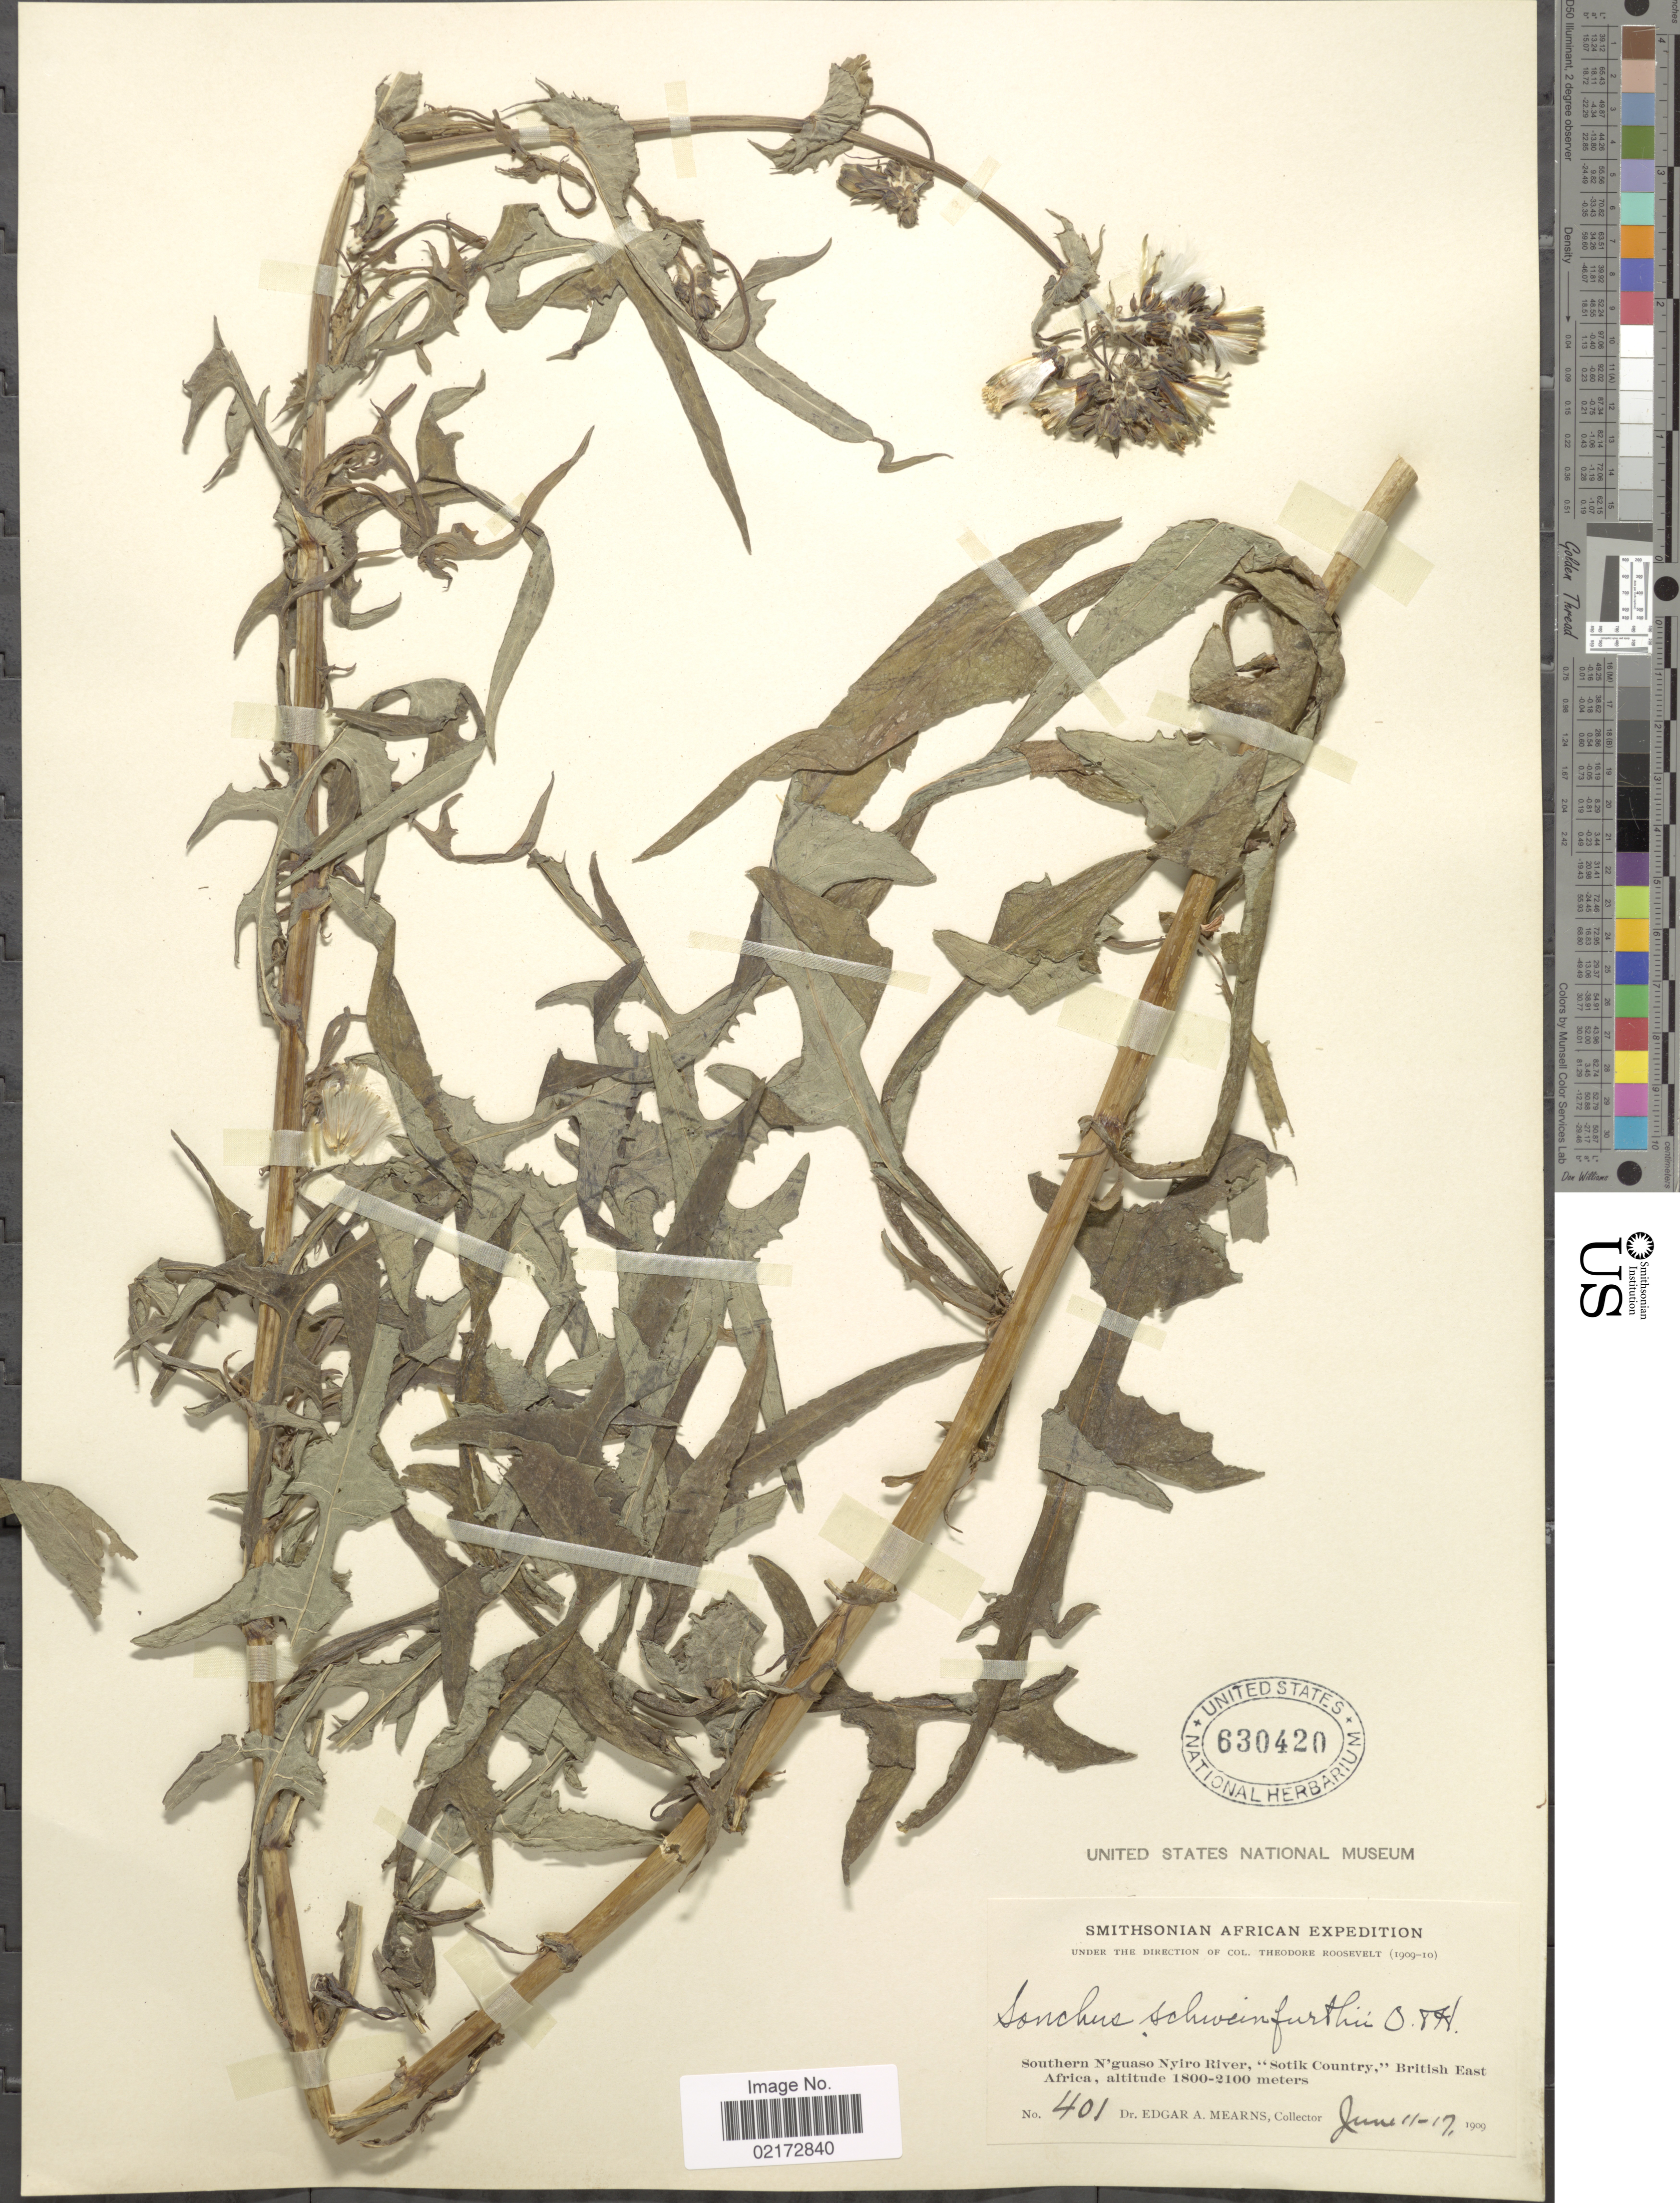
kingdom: Plantae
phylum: Tracheophyta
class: Magnoliopsida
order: Asterales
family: Asteraceae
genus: Sonchus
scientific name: Sonchus schweinfurthii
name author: Oliv. & Hiern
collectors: E. A. Mearns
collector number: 401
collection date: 1909-06-11/1909-06-17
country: Kenya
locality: Southern N'guaso Nyiro River, Sotik Country, British East Africa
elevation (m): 1800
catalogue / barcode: US 630420